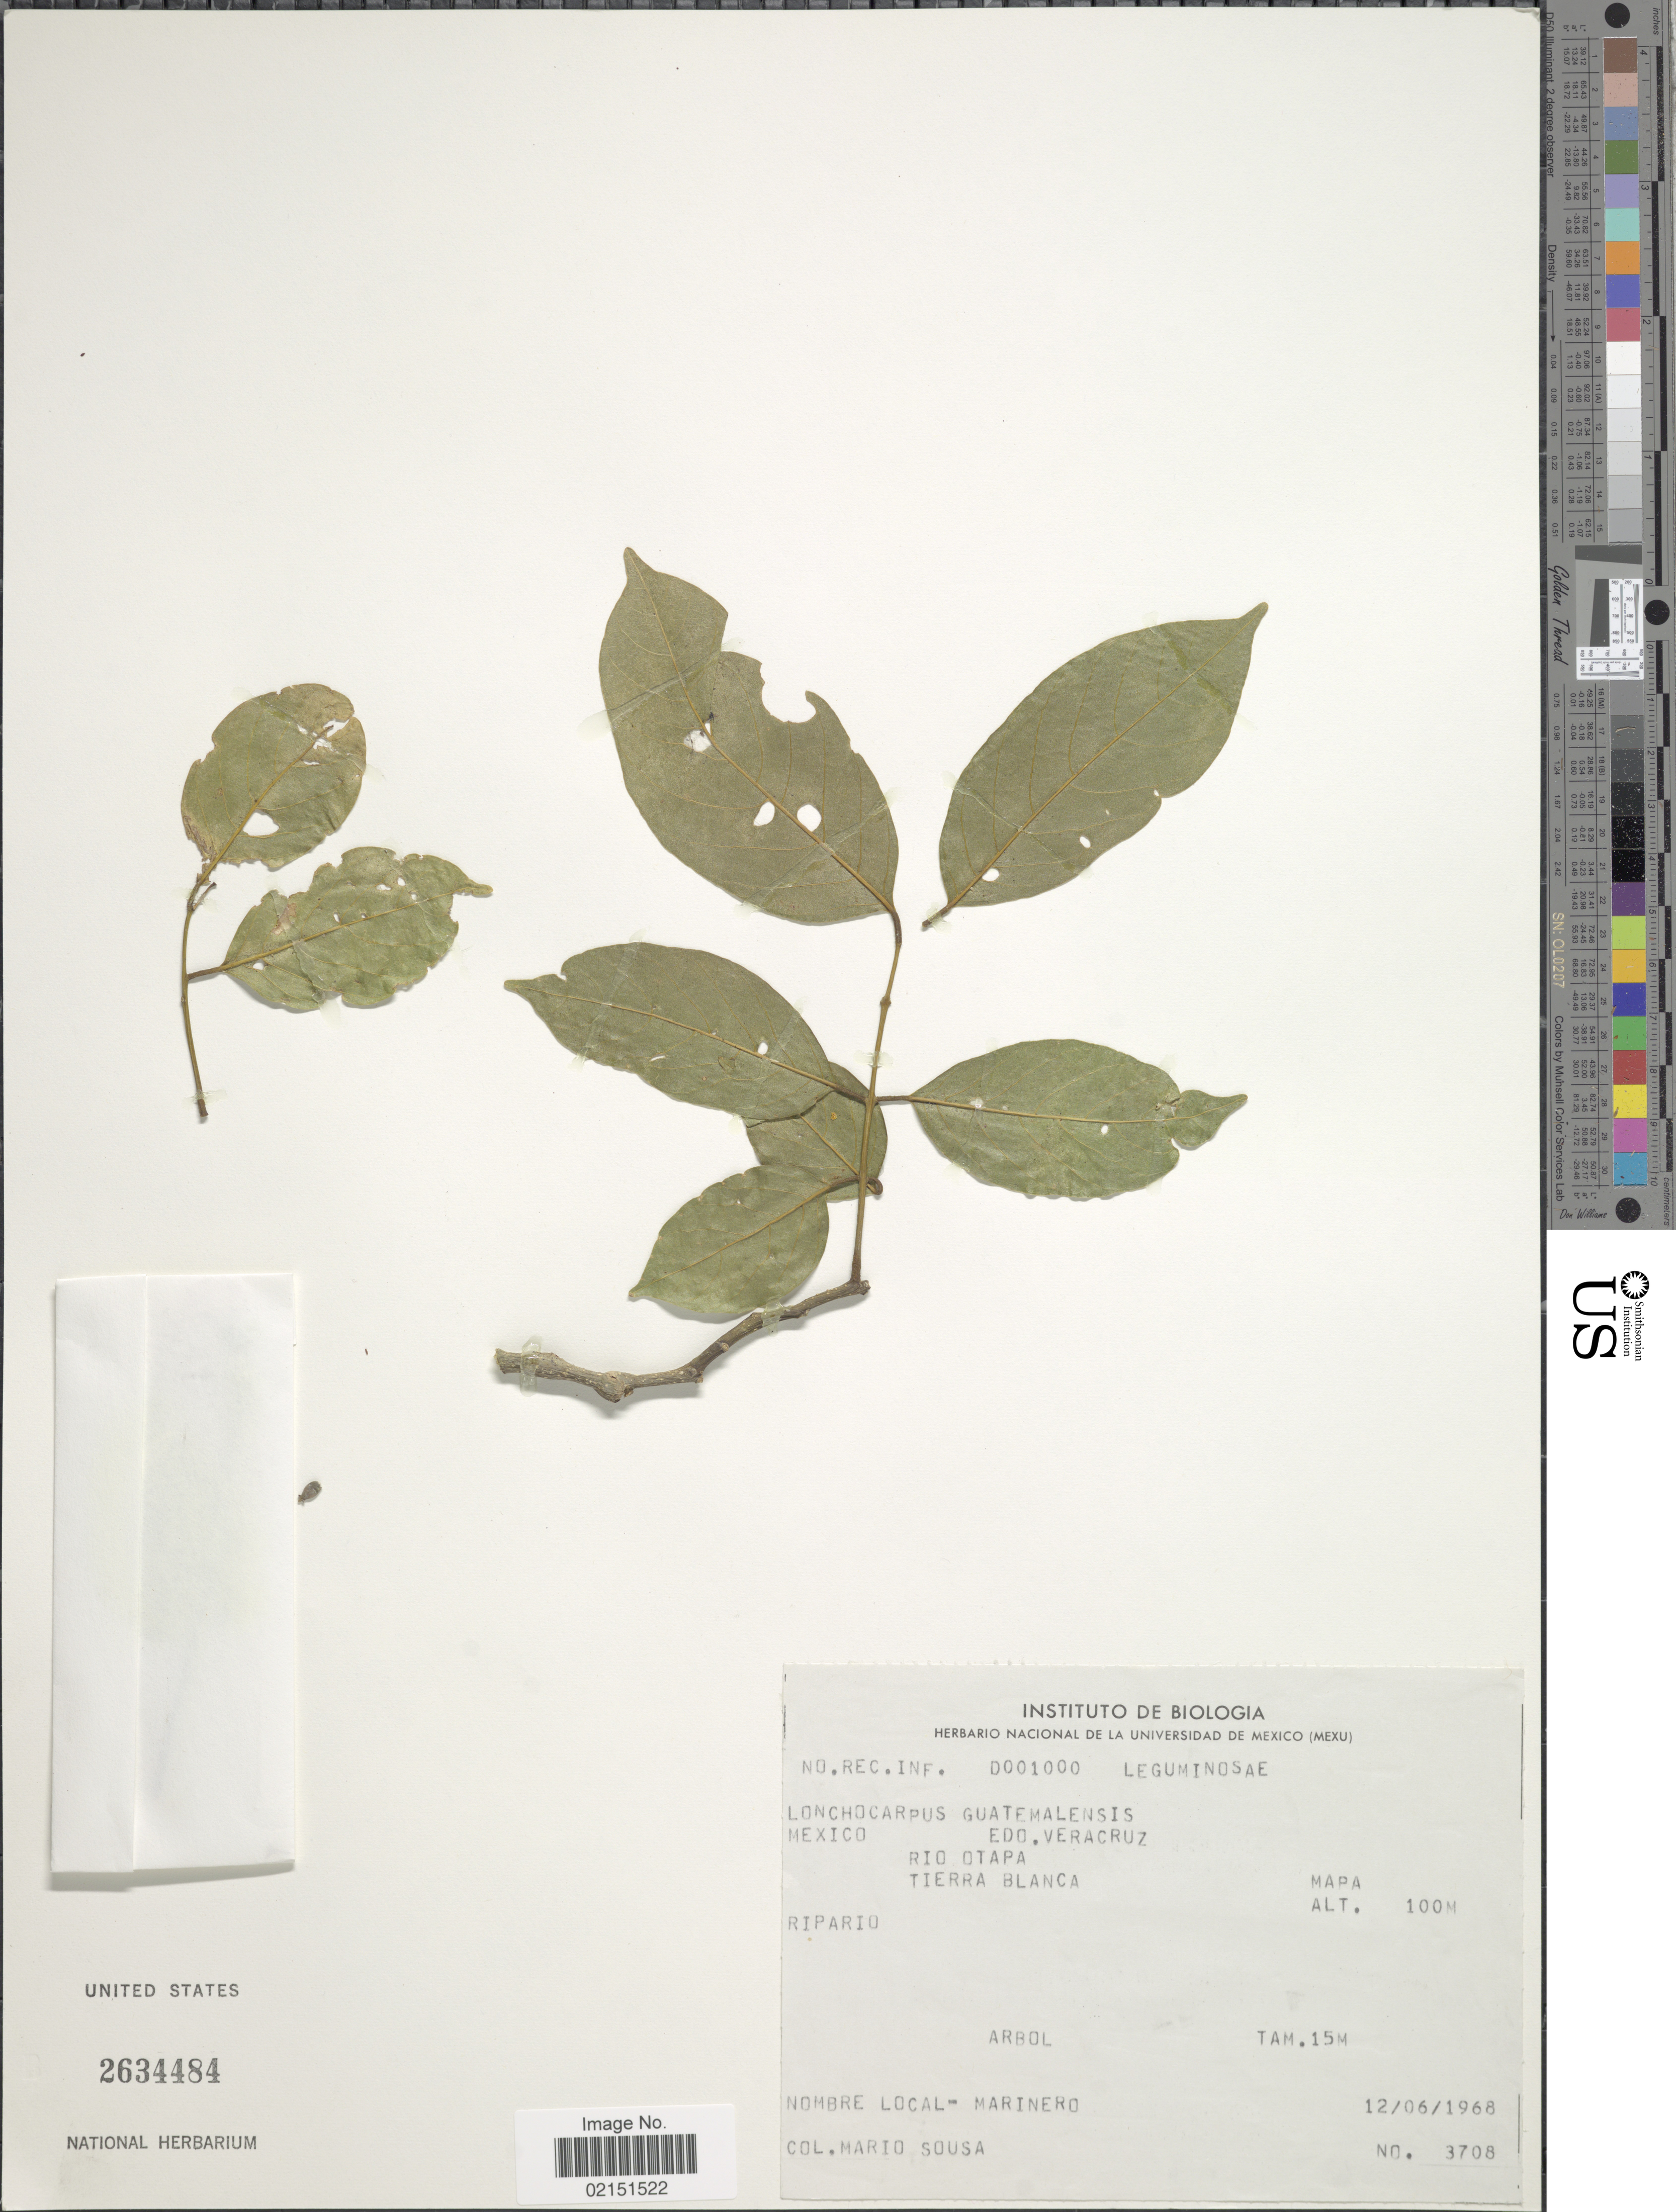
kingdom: Plantae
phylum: Tracheophyta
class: Magnoliopsida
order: Fabales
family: Fabaceae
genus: Lonchocarpus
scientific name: Lonchocarpus guatemalensis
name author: Benth.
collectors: M. Sousa S.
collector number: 3708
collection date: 1968-06-12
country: Mexico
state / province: Veracruz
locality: Mexico. Edo. Veracruz. Rio Otapa. Tierra Blanca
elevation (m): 100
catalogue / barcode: US 2634484